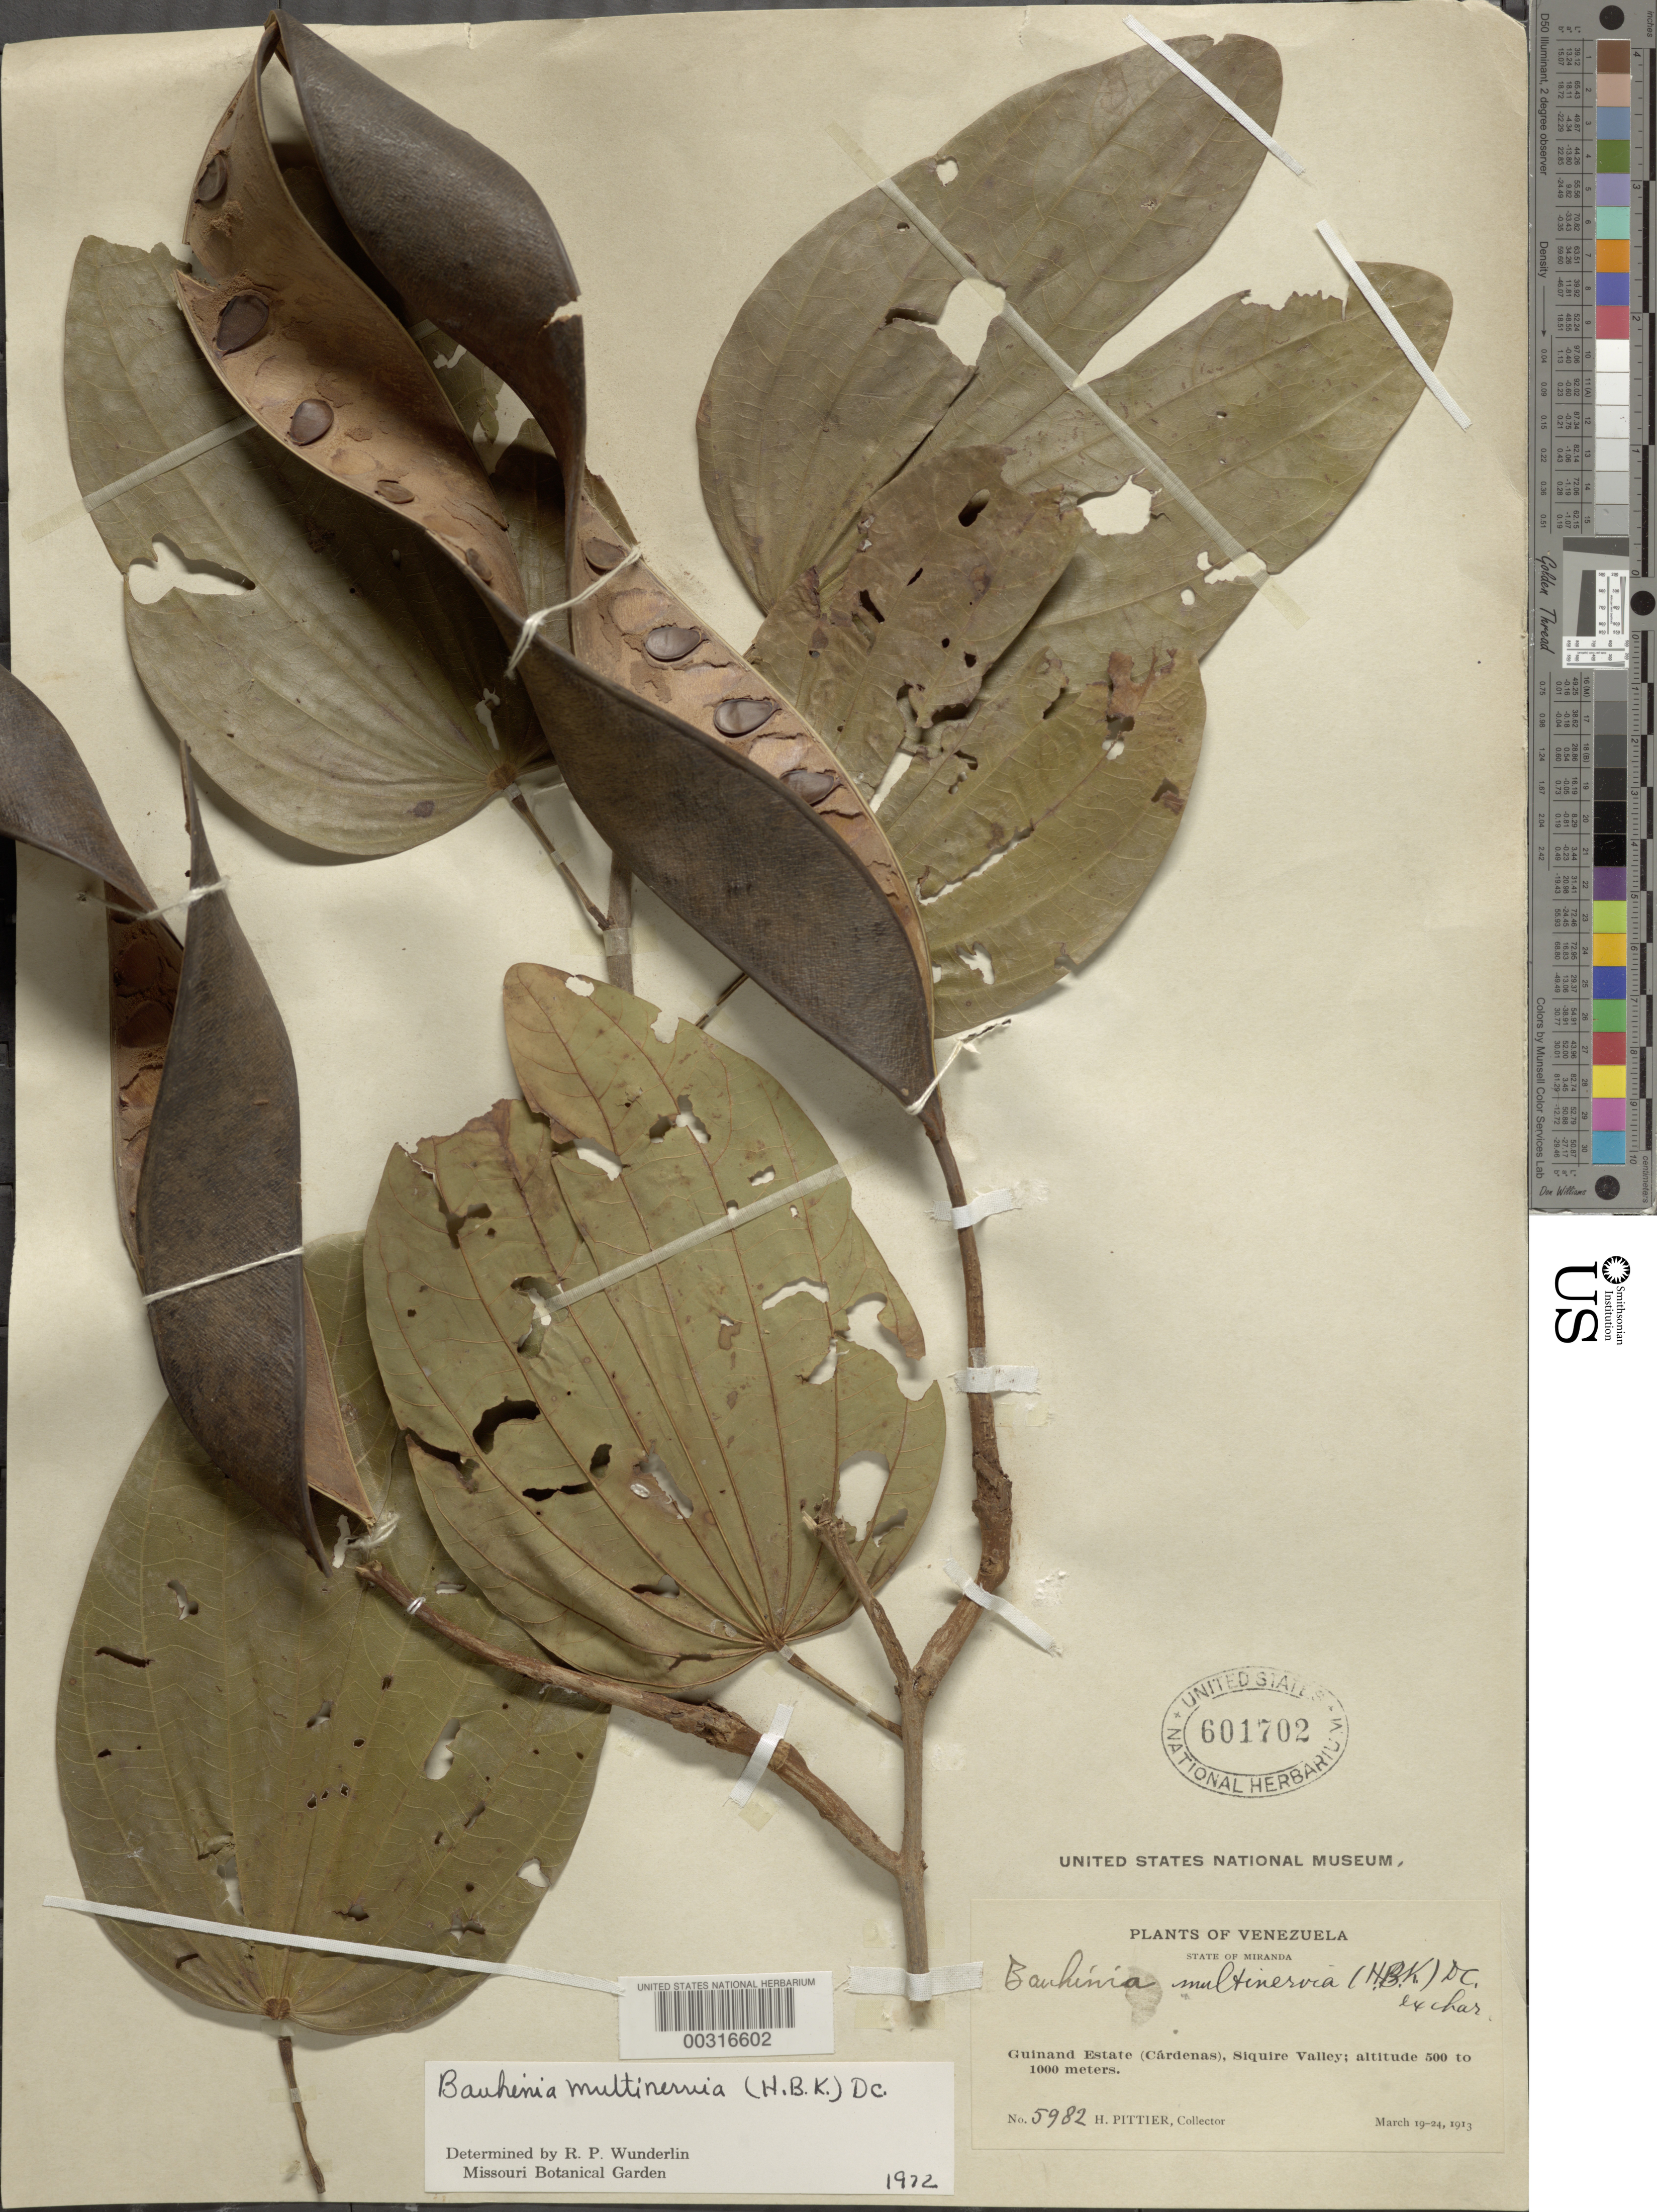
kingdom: Plantae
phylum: Tracheophyta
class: Magnoliopsida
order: Fabales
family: Fabaceae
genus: Bauhinia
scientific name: Bauhinia multinervia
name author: (Kunth) DC.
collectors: H. F. Pittier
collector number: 5982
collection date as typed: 19 Mar 1913 to 24 Mar 1913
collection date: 1913-03-19/1913-03-24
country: Venezuela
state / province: Miranda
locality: Guinand estate (cardenas), siquire valley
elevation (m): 500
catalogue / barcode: US 601702